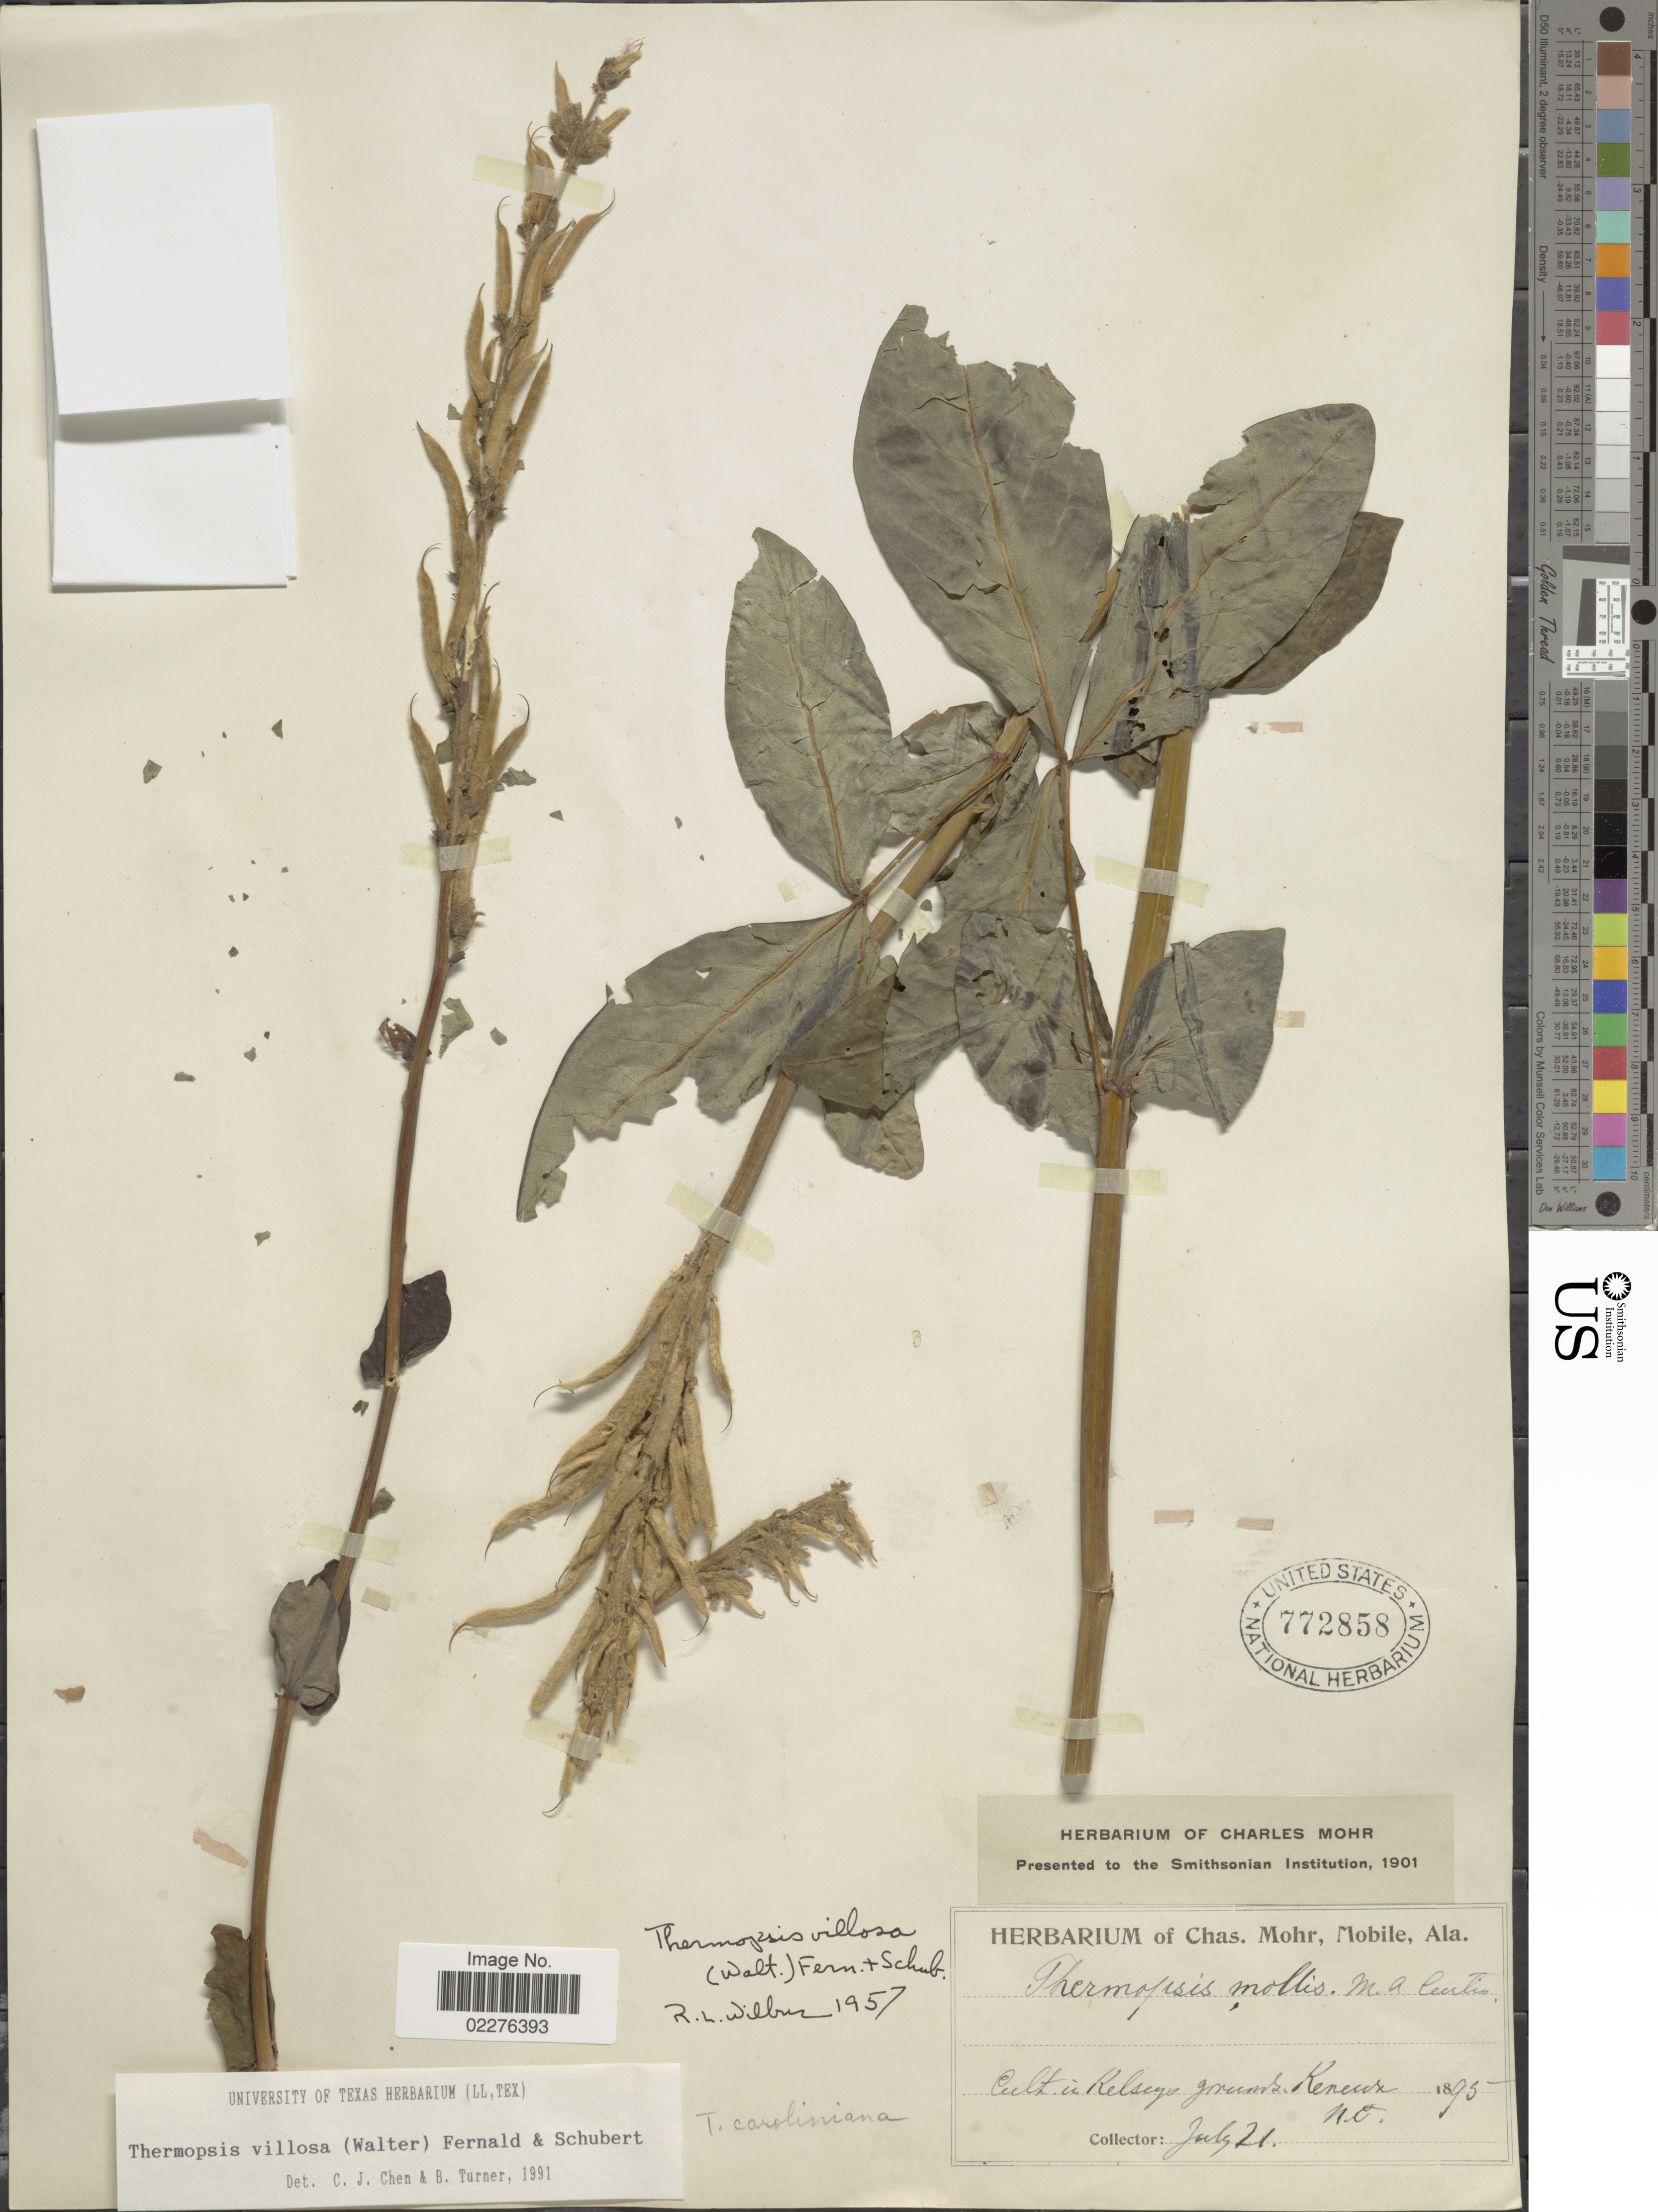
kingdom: Plantae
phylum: Tracheophyta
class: Magnoliopsida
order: Fabales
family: Fabaceae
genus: Thermopsis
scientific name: Thermopsis villosa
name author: (Walter) Fernald & B.G. Schub.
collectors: ex herb. Charles Mohr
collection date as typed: Transcribed d/m/y: /7/21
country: United States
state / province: North Carolina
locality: Cult in Kelseys grounds Keneux [interpreted]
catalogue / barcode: US 772858